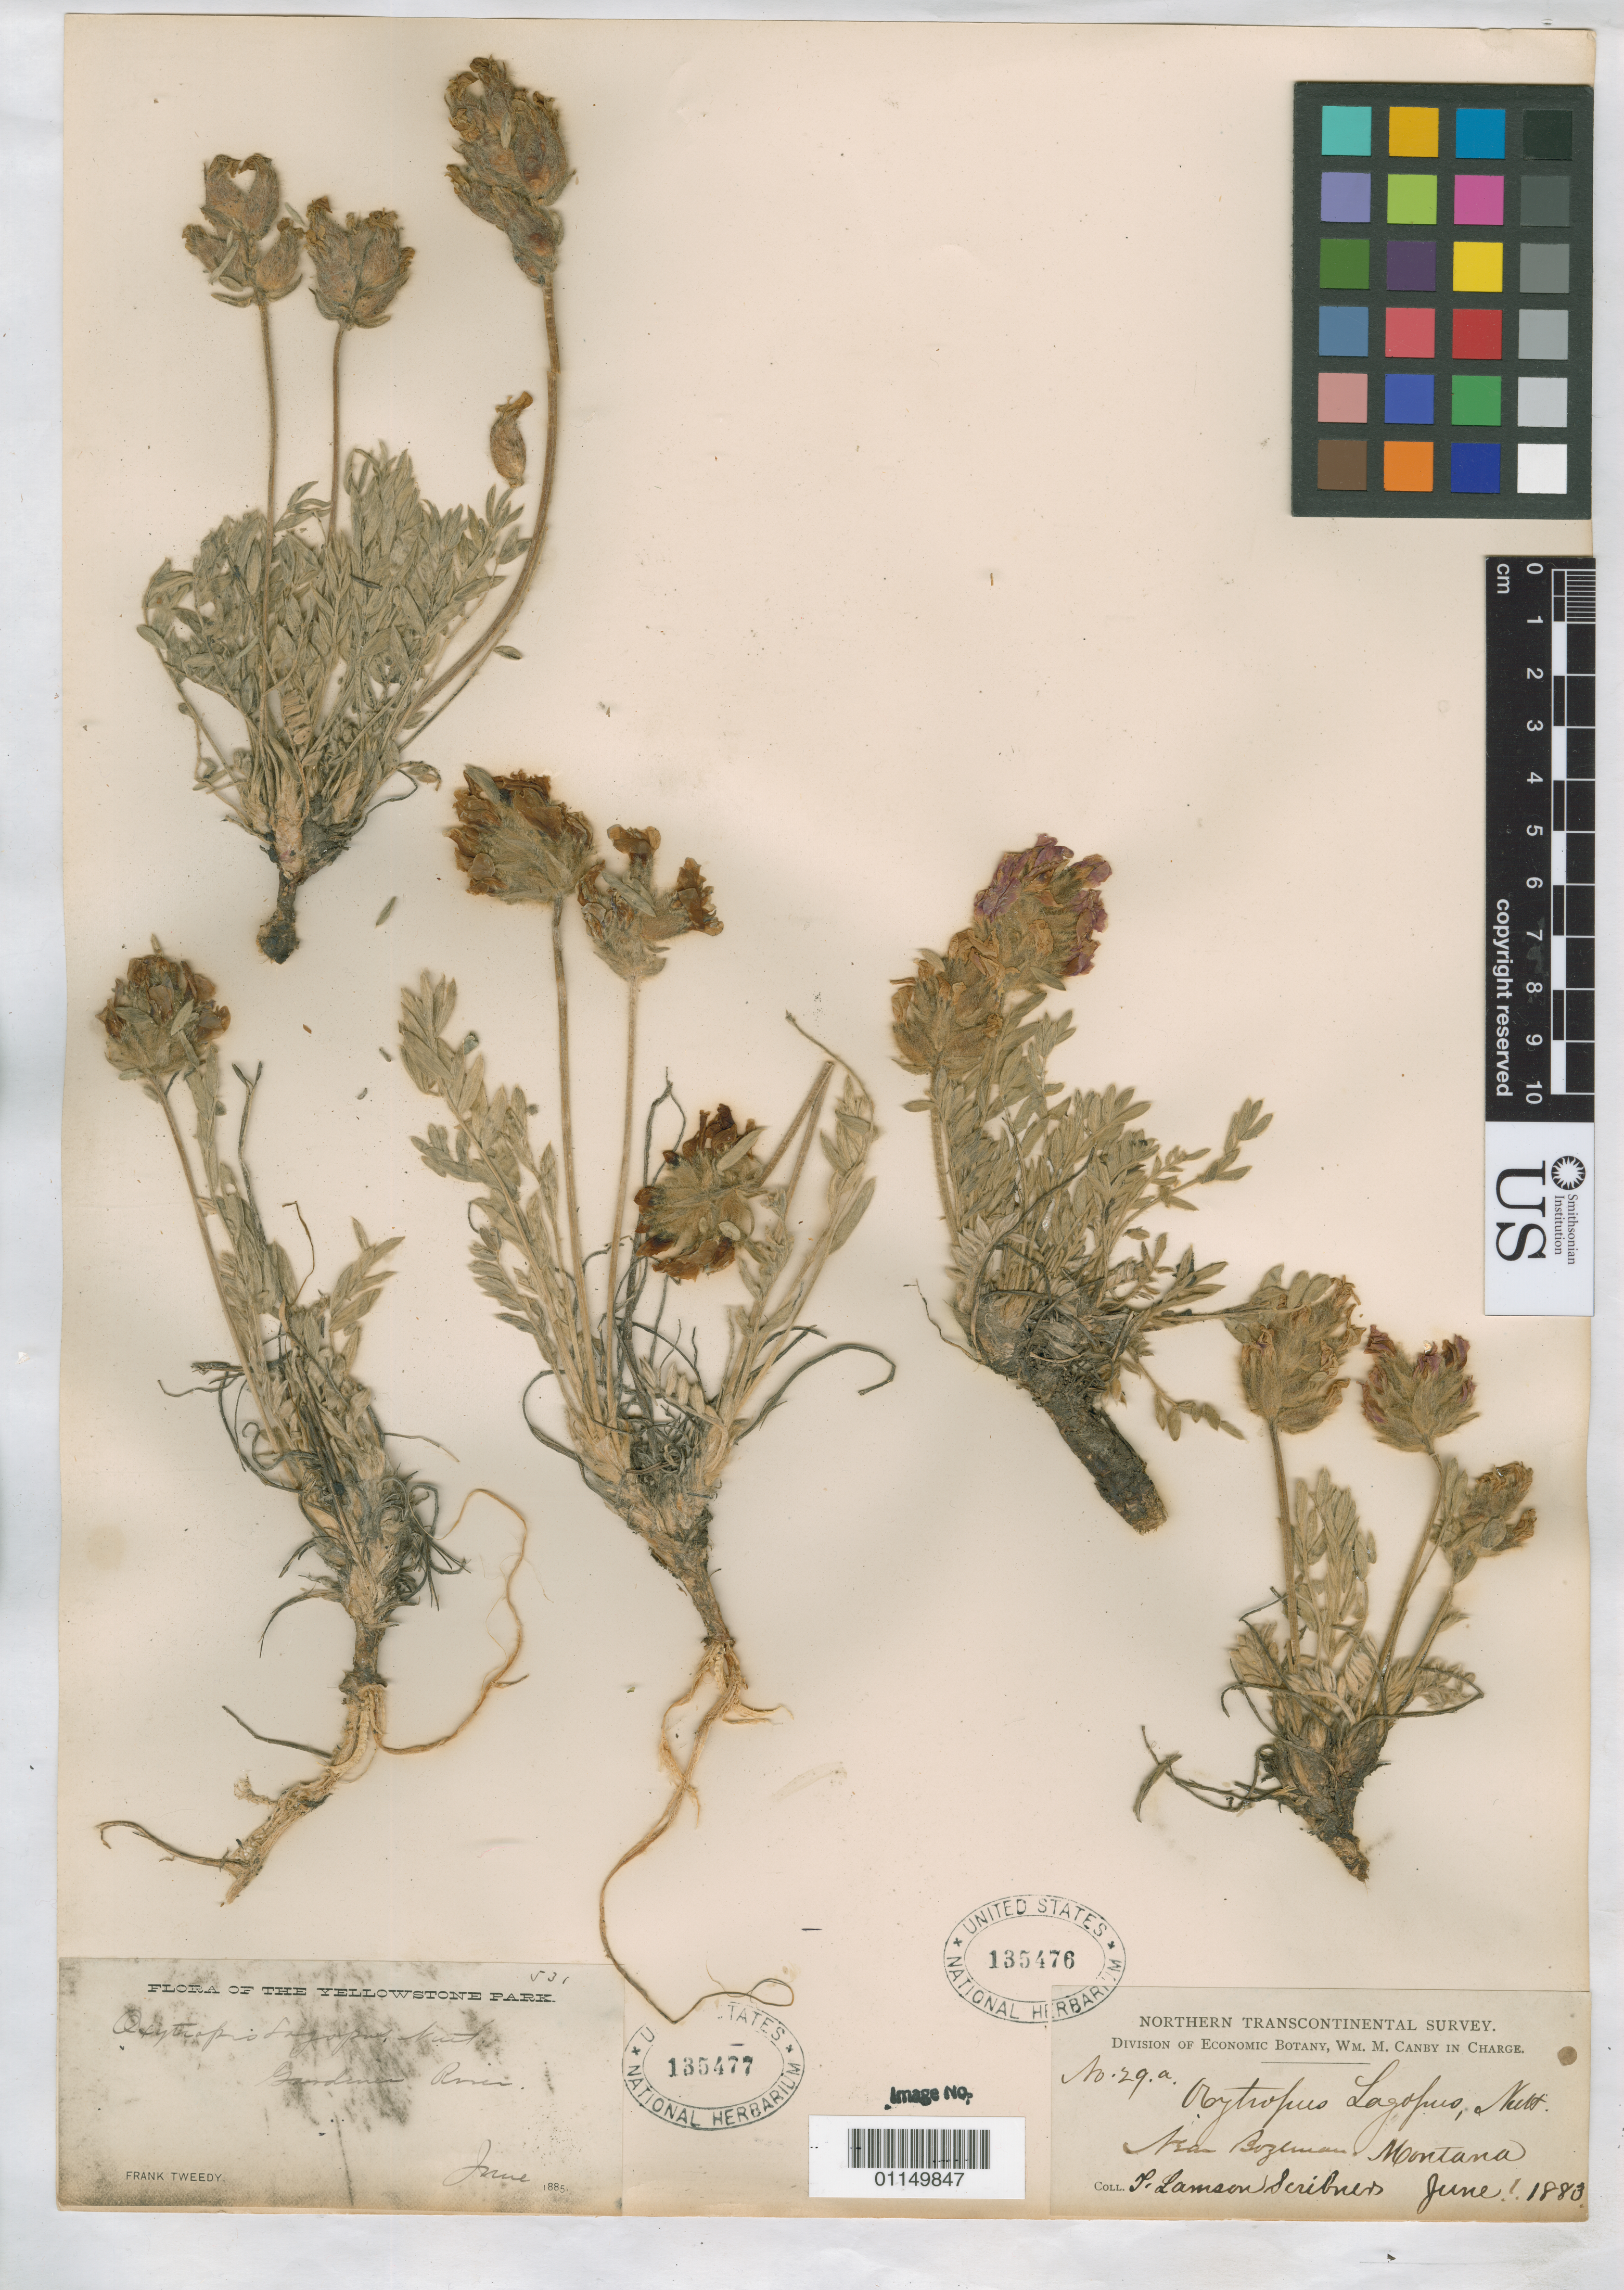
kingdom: Plantae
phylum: Tracheophyta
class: Magnoliopsida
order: Fabales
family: Fabaceae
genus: Oxytropis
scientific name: Oxytropis lagopus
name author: Nutt.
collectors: F. L. Scribner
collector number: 29a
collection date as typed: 01 Jun 1883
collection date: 1883-06-01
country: United States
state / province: Montana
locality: Near Bozeman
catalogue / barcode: US 135476